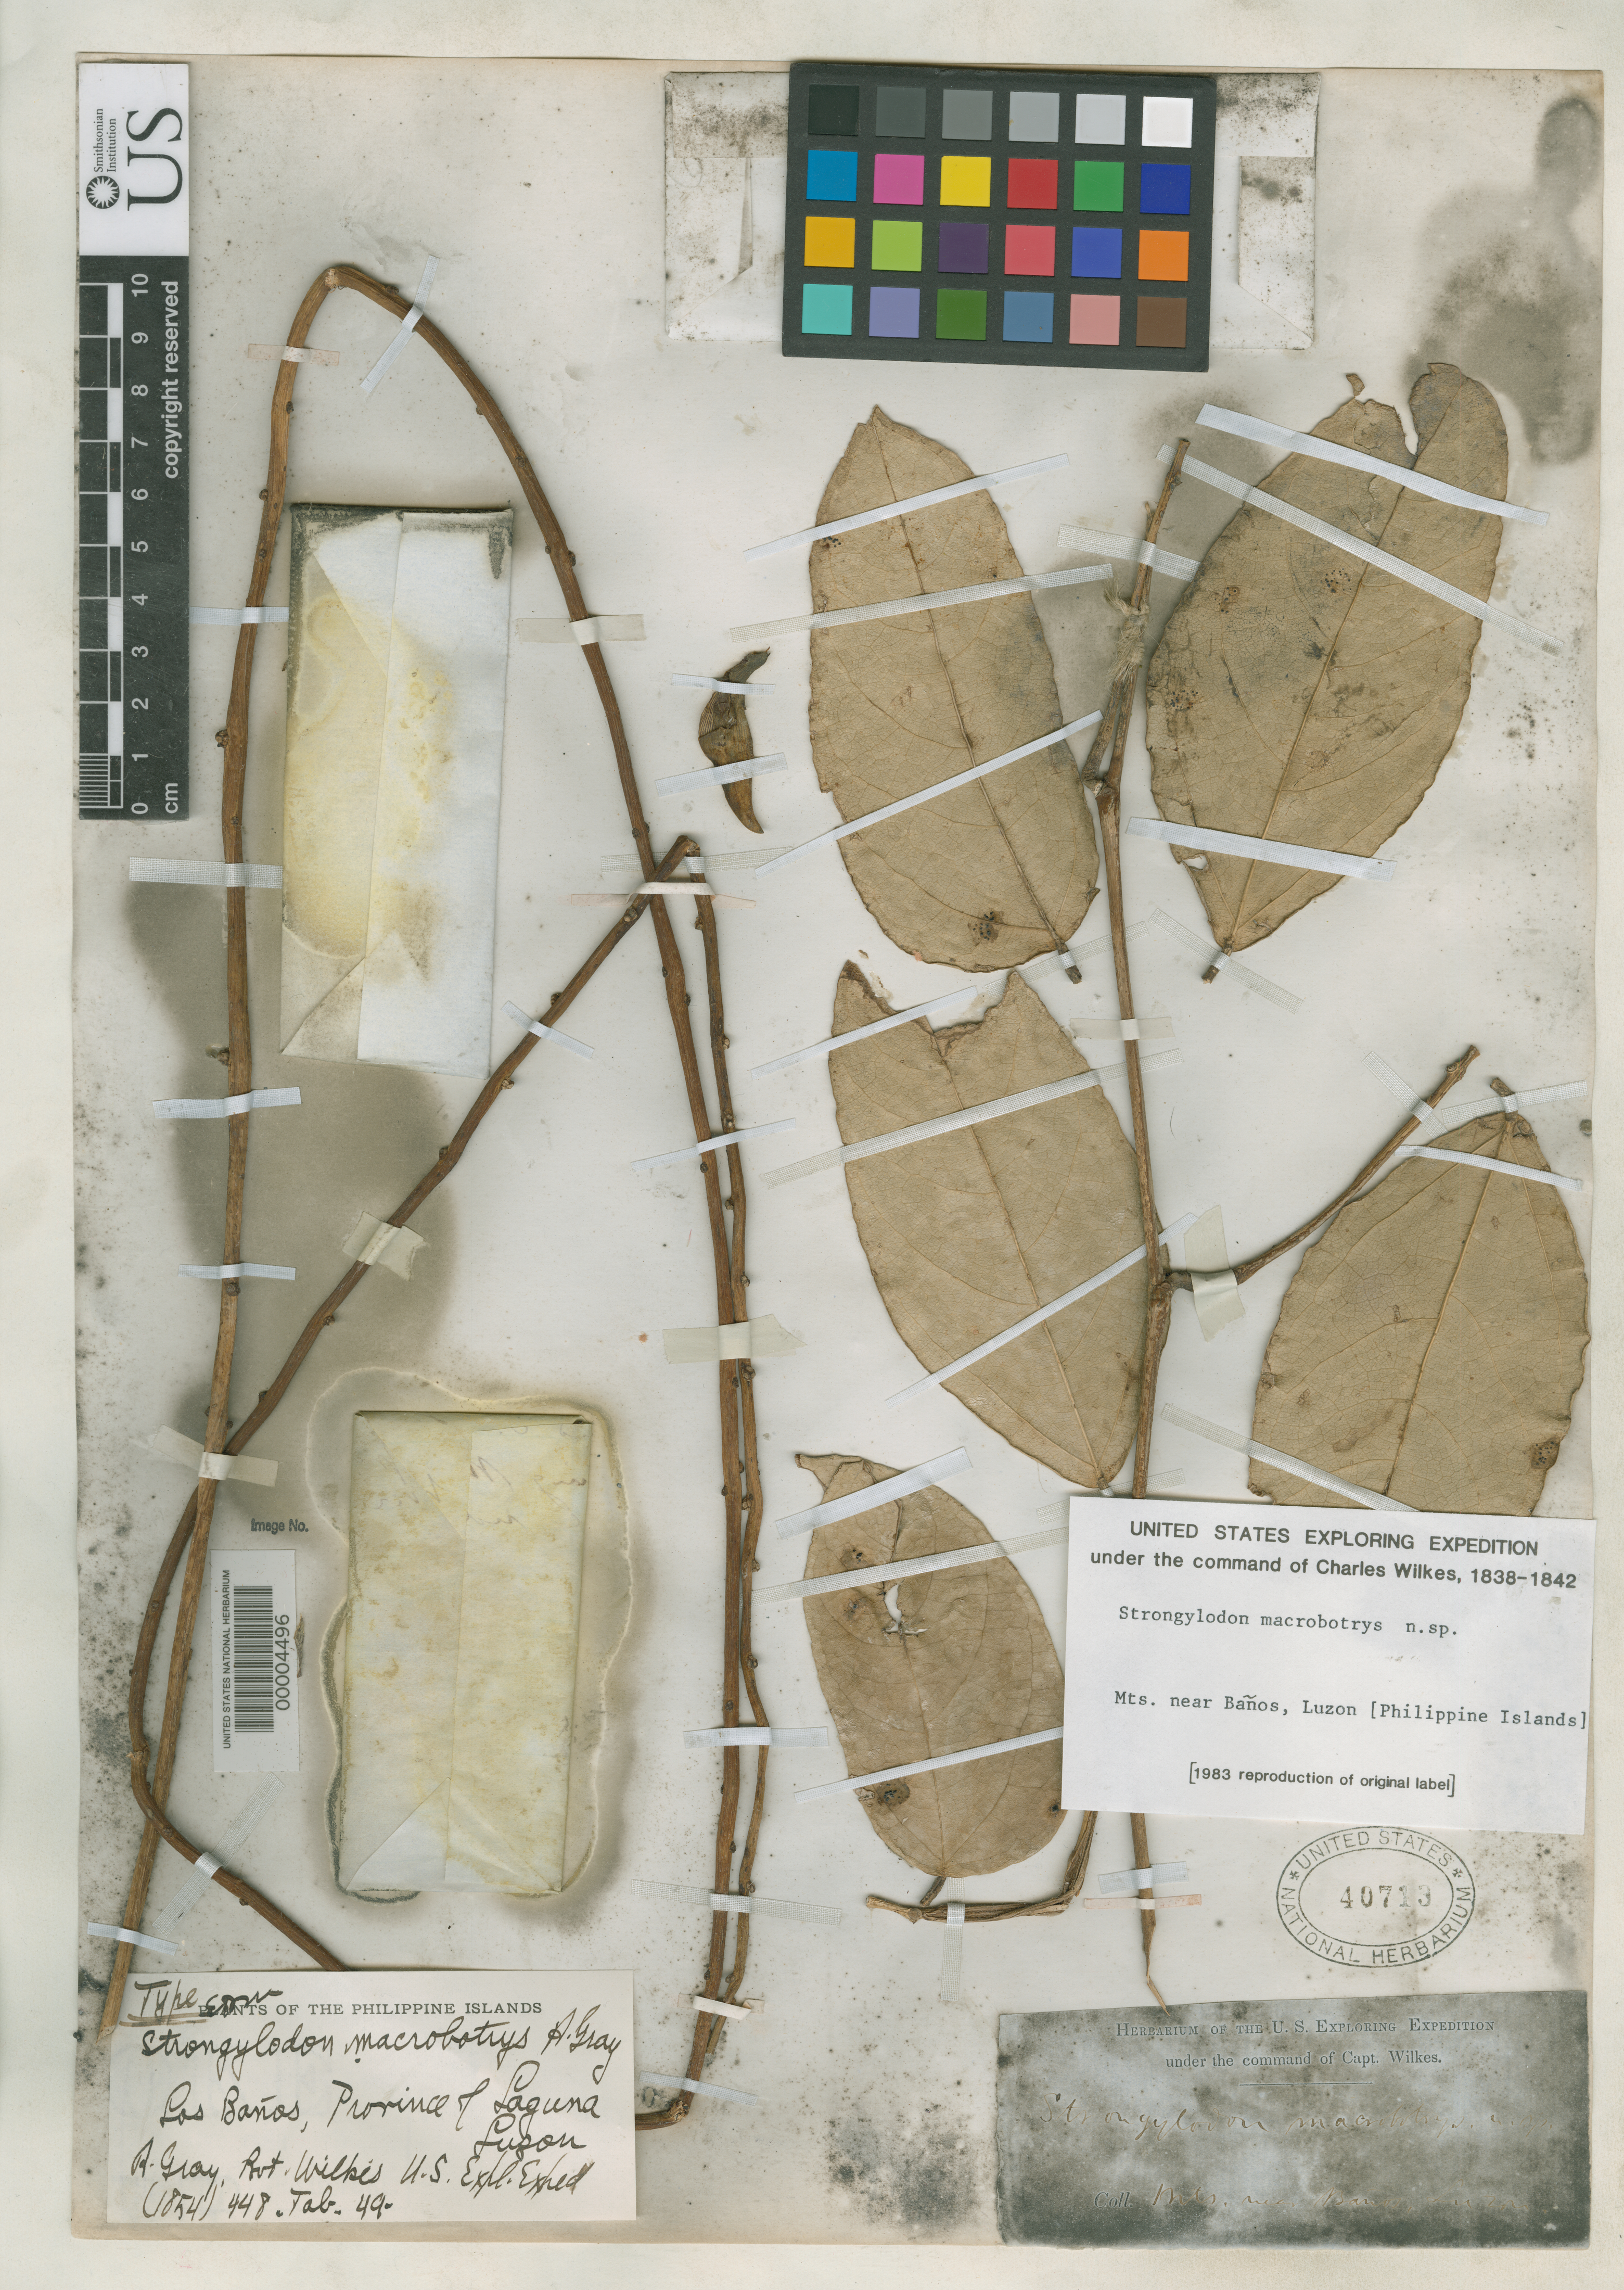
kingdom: Plantae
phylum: Tracheophyta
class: Magnoliopsida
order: Fabales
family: Fabaceae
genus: Strongylodon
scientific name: Strongylodon macrobotrys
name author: A. Gray in Wilkes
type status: Type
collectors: Wilkes Explor. Exped.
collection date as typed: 1838 to -- --- 1842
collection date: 1838/1842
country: Philippines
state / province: Calabarzon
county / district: Laguna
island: Luzon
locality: Los Banos.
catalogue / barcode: US 40713